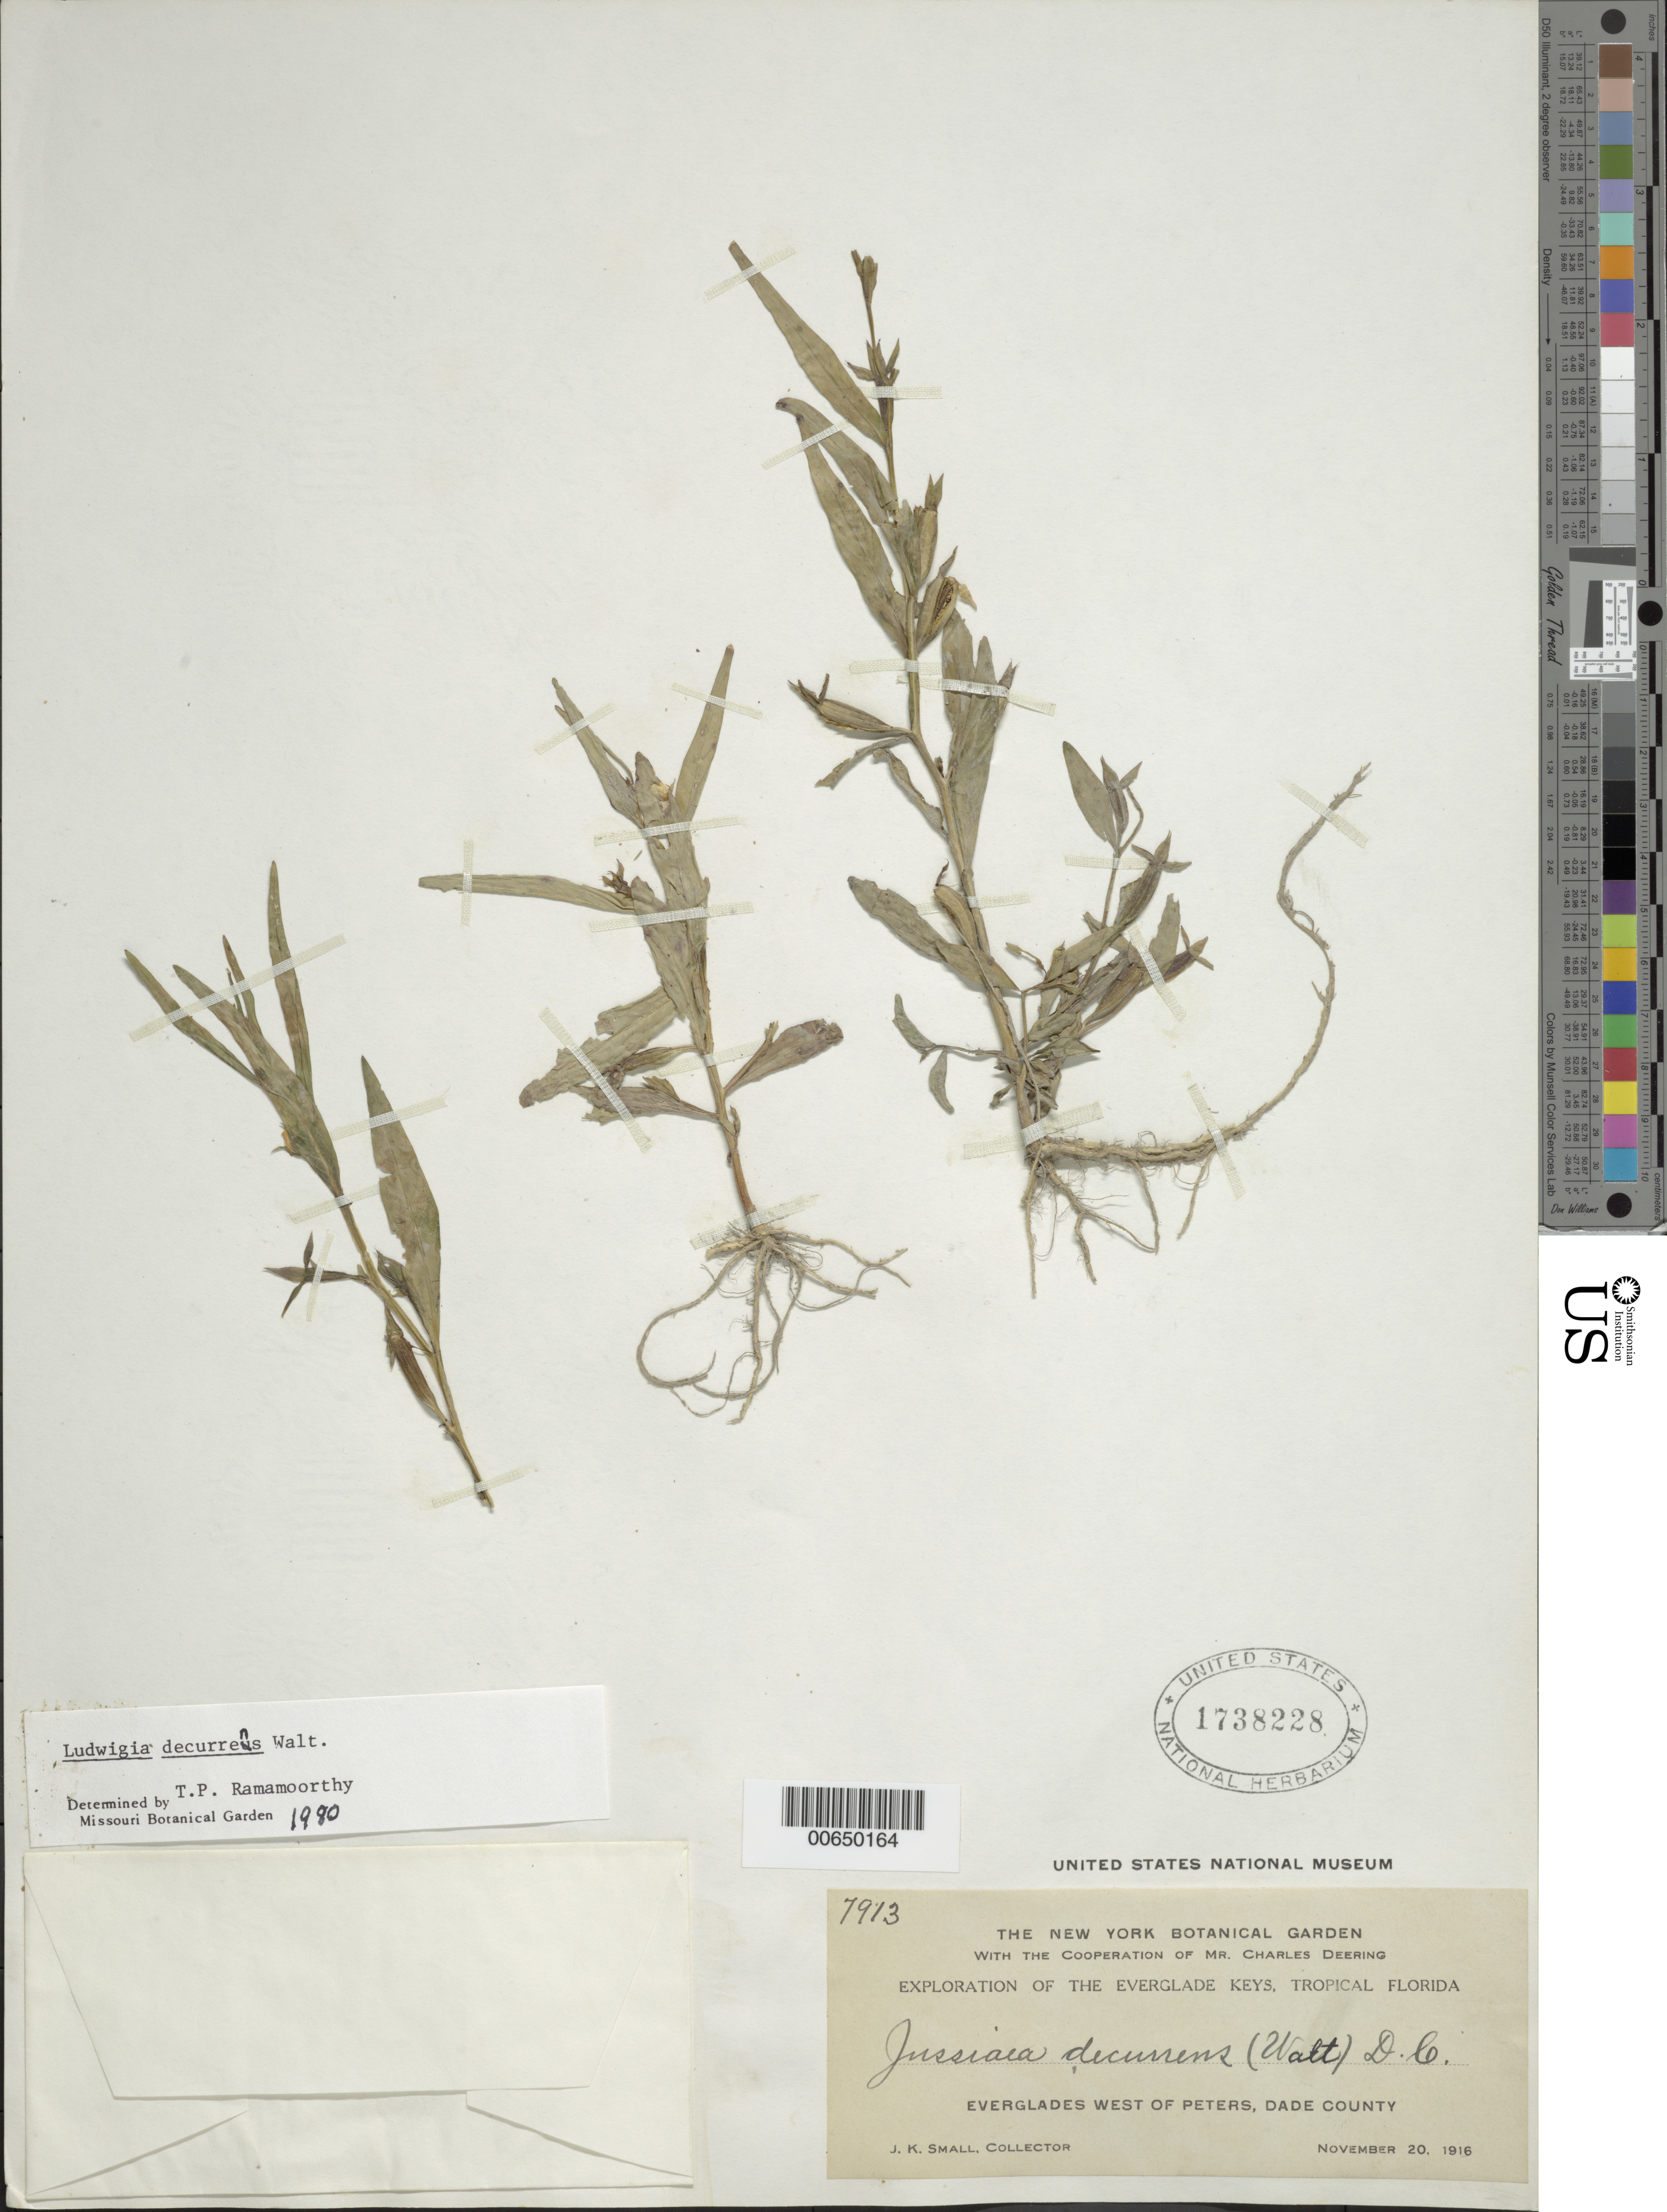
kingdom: Plantae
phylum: Tracheophyta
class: Magnoliopsida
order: Myrtales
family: Onagraceae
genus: Ludwigia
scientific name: Ludwigia decurrens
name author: Walter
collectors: J. K. Small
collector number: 7913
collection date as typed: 20 Nov 1916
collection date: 1916-11-20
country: United States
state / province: Florida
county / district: Dade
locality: Everglades W of Peters.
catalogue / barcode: US 1738228